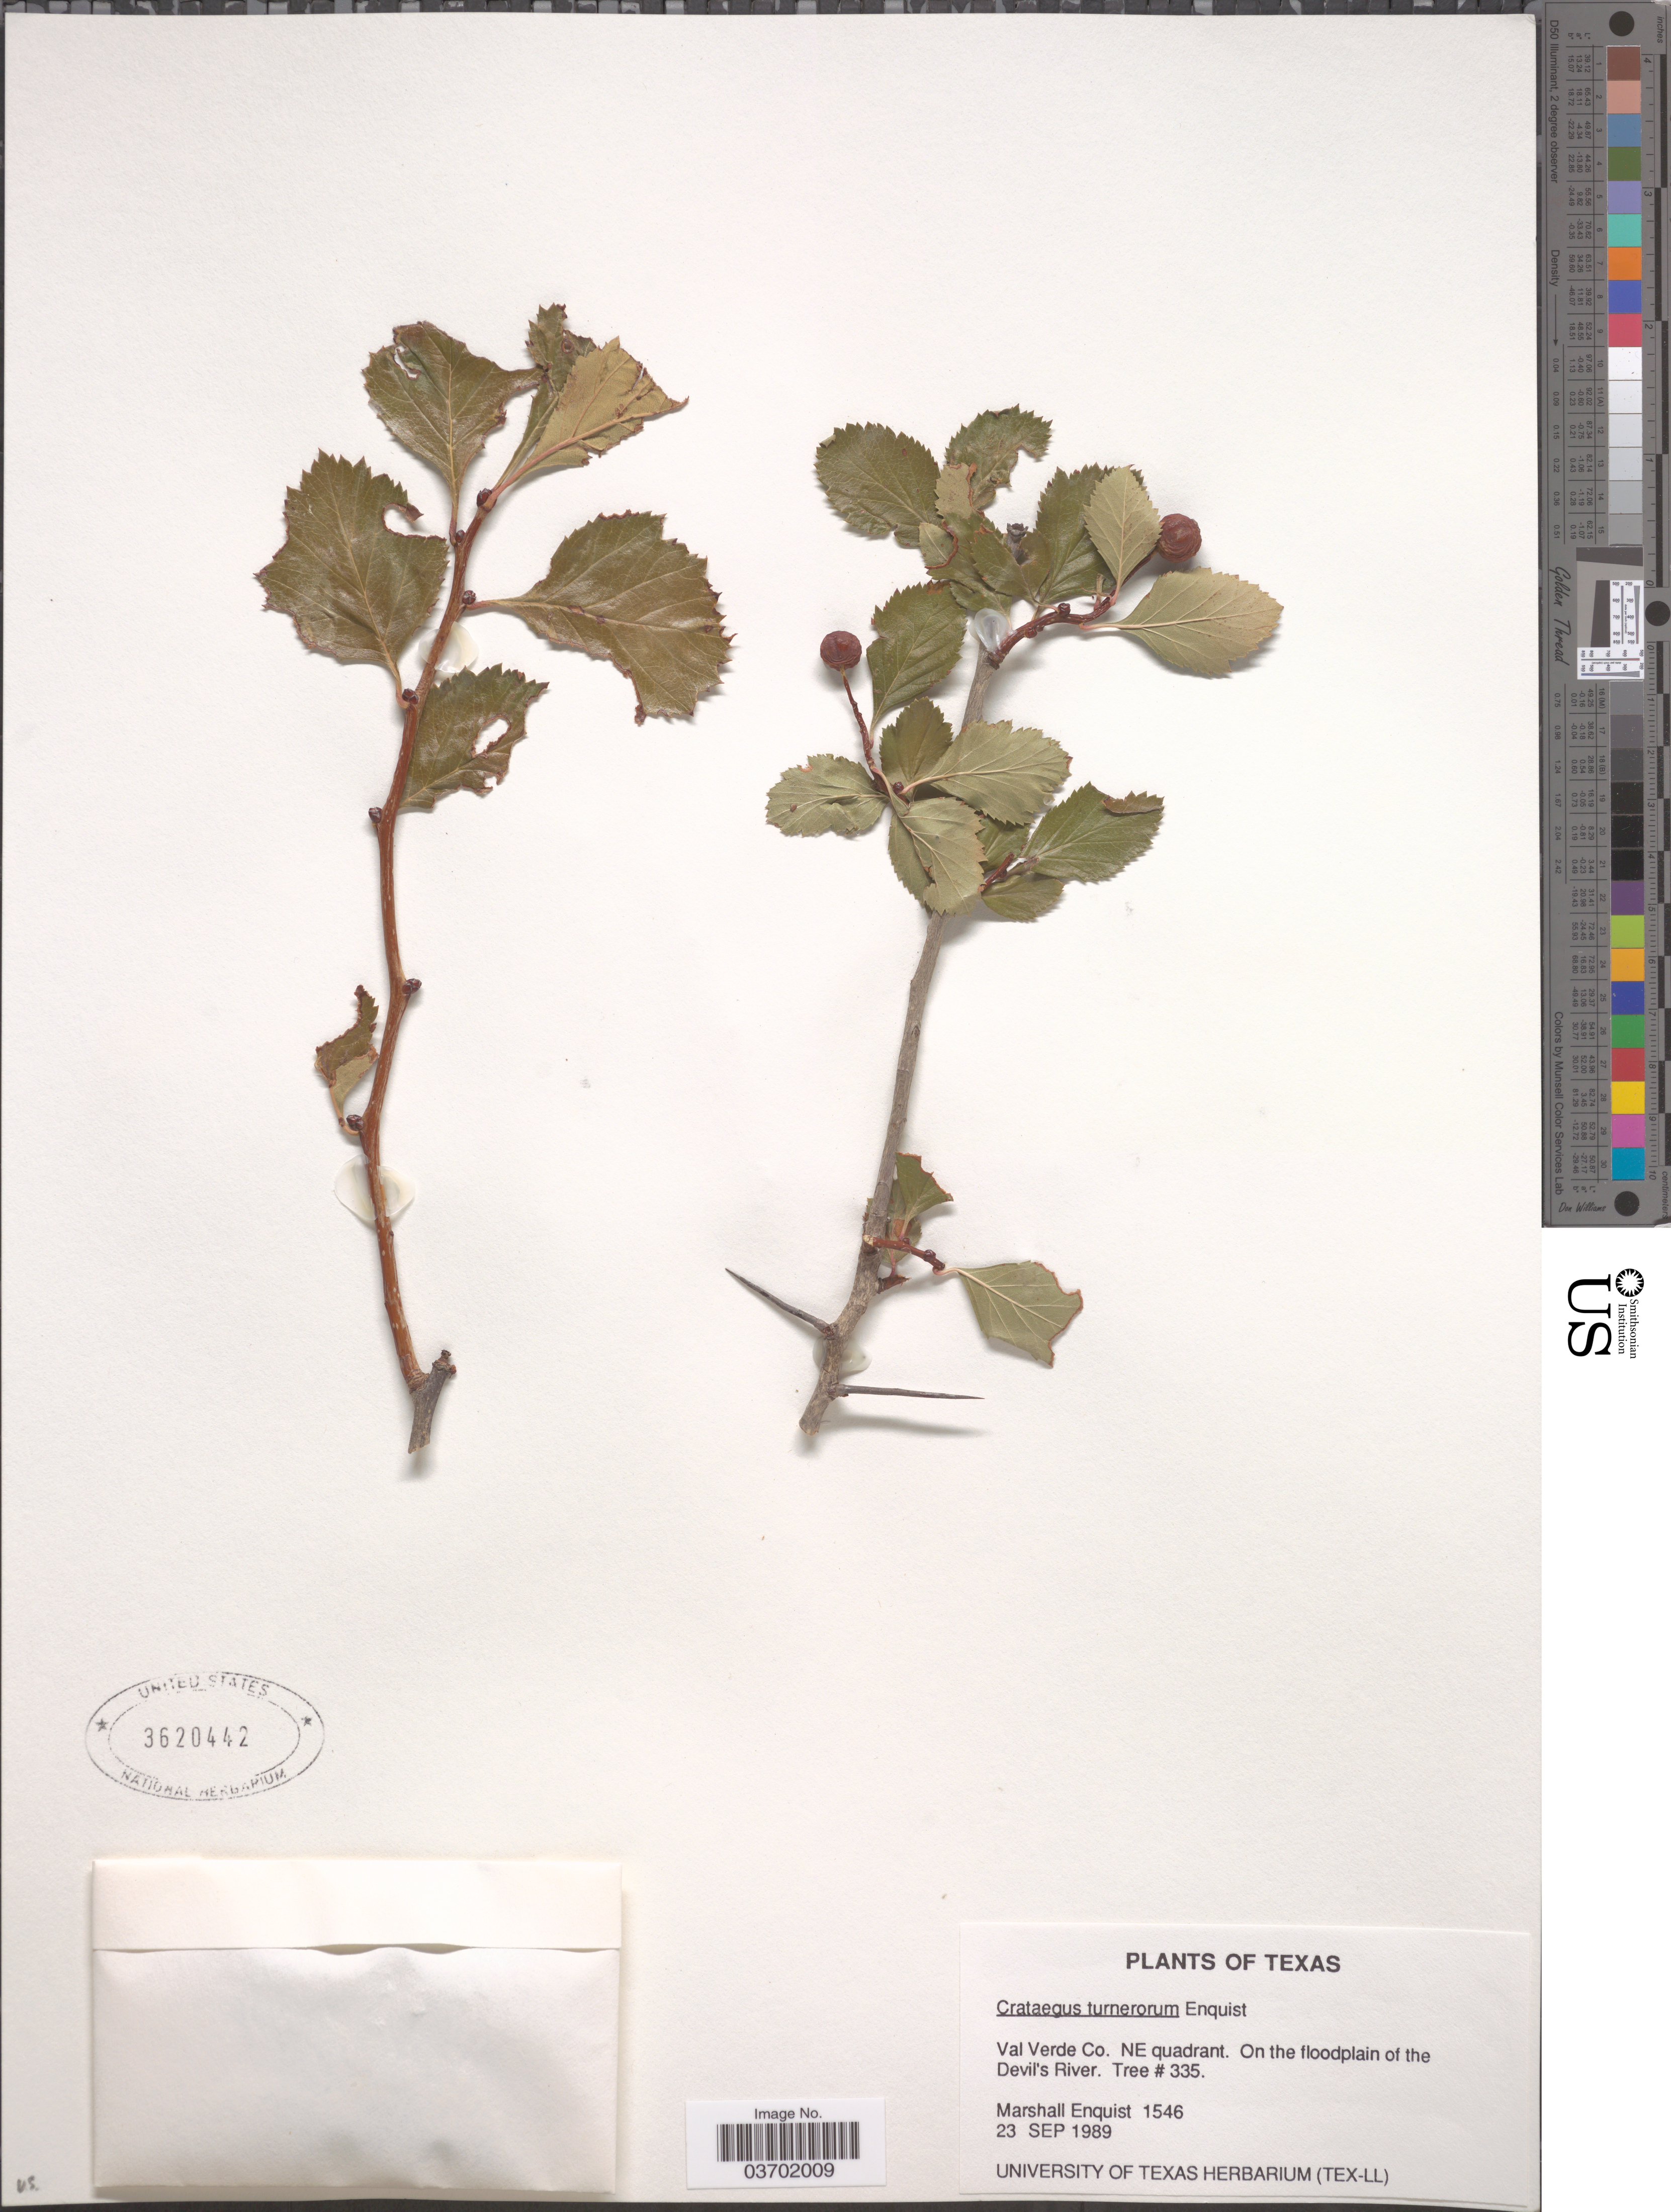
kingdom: Plantae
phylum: Tracheophyta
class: Magnoliopsida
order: Rosales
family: Rosaceae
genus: Crataegus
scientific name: Crataegus turnerorum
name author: Enquist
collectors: M. Enquist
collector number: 1546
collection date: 1989-09-23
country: United States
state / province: Texas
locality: Val Verde Co. NE quadrant. On the floodplain of the Devil's River.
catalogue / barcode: US 3620442